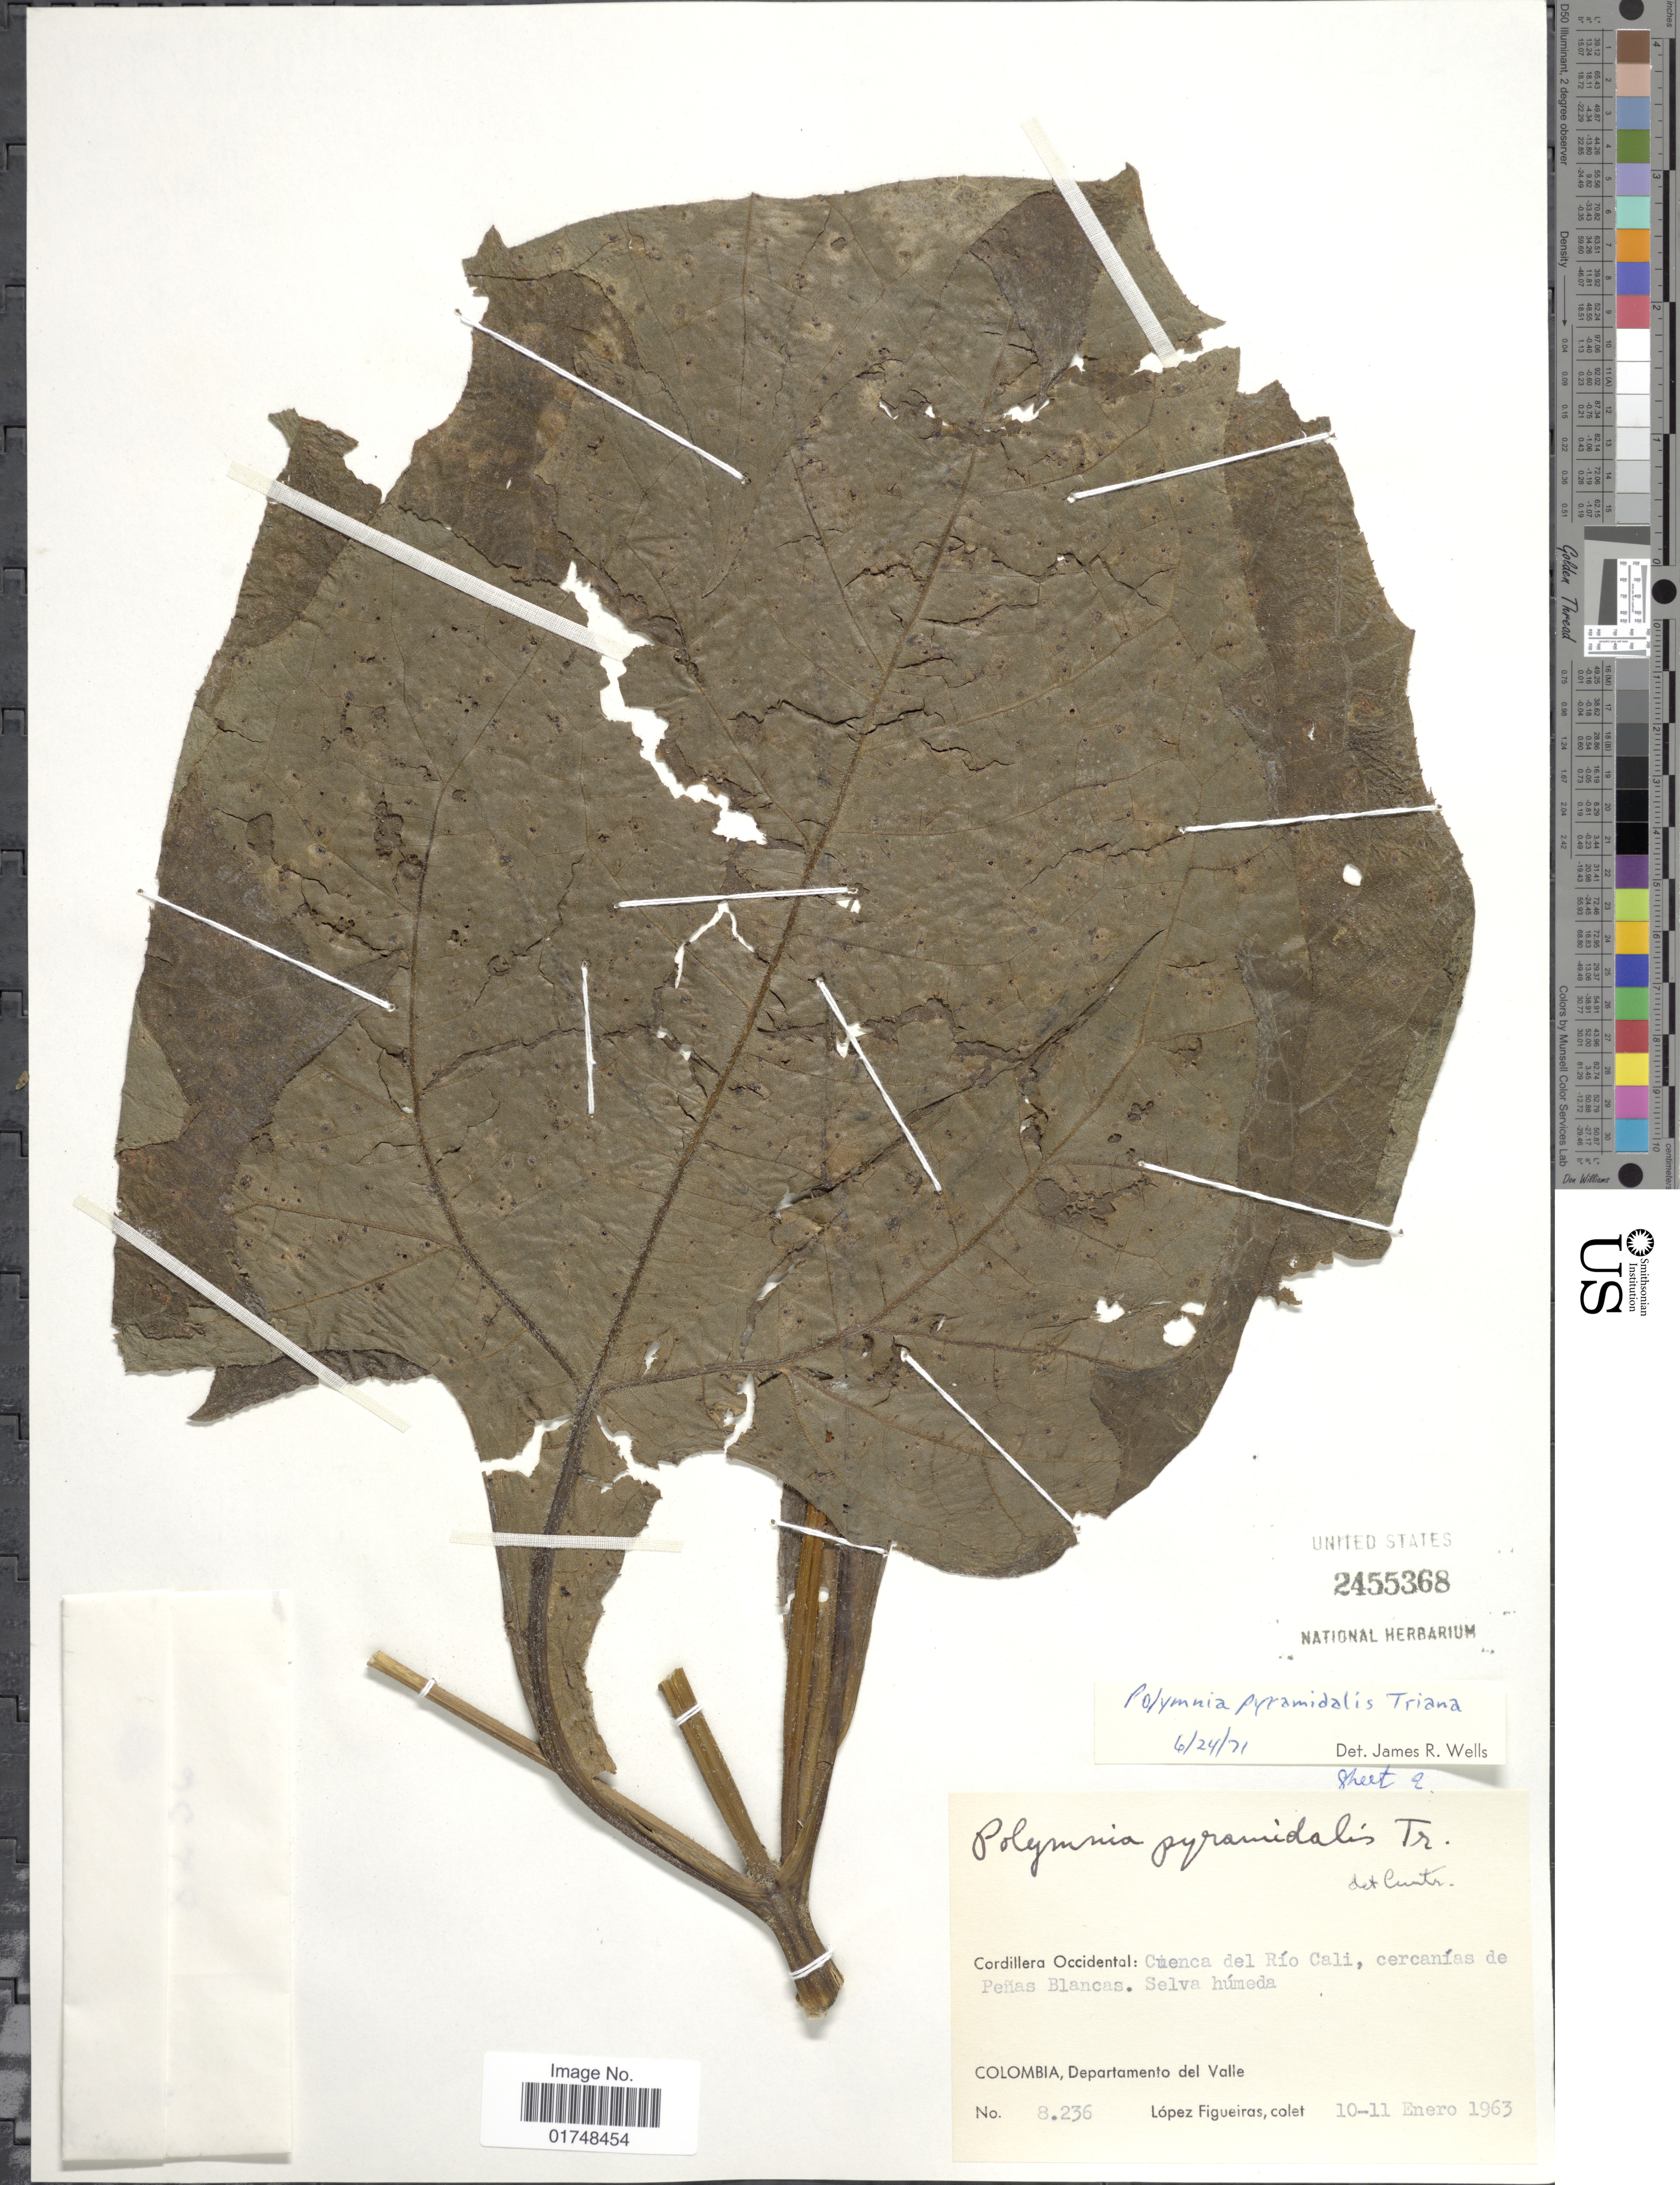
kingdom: Plantae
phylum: Tracheophyta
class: Magnoliopsida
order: Asterales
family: Asteraceae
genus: Smallanthus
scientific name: Smallanthus pyramidalis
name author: (Triana) H. Rob.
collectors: L. Figueiras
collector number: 8236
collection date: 1963-01-10/1963-01-11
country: Colombia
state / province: Valle del Cauca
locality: Cordillera Oriental, Cuenca del Rio Cali, cercanias de Penas Blancas, Departamento del Valle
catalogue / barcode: US 2455368